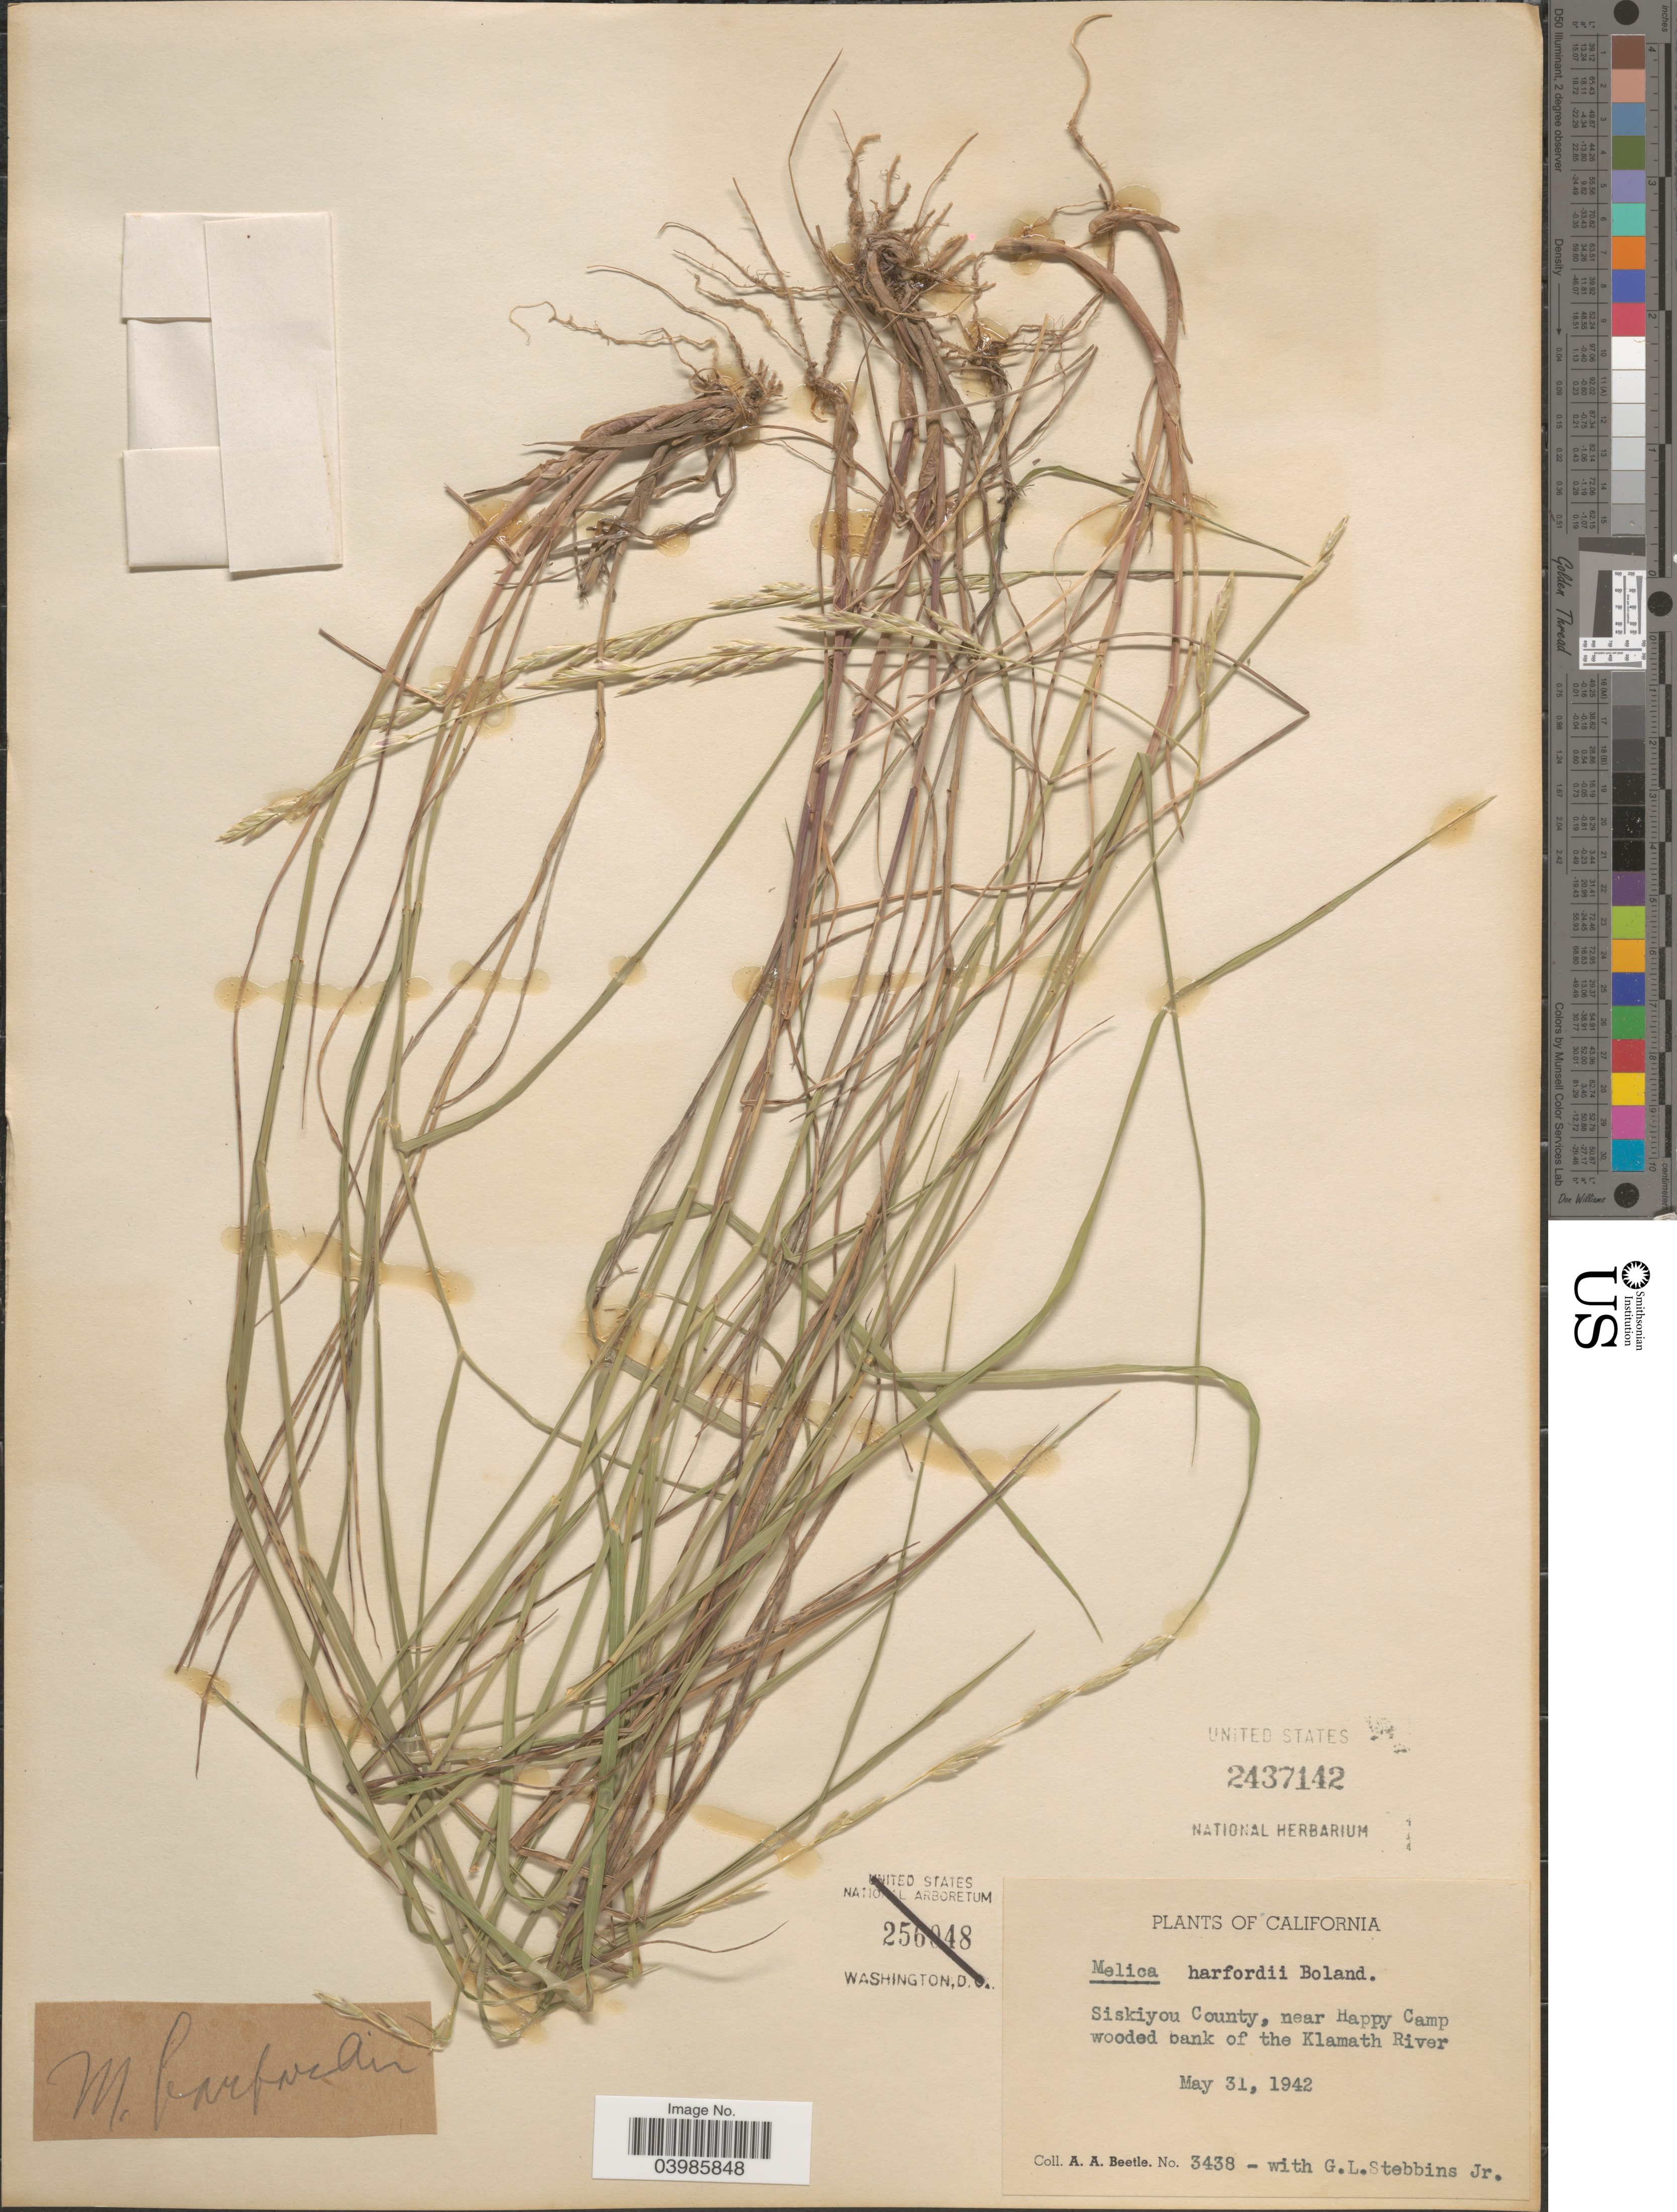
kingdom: Plantae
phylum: Tracheophyta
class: Liliopsida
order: Poales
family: Poaceae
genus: Melica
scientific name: Melica harfordii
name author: Bol.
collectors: A. A. Beetle & G. L. Stebbins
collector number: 3438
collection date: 1942-05-31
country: United States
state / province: California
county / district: Siskiyou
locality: Siskiyou County, near Happy Camp wooded bank of the Klamath River.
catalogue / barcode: US 2437142